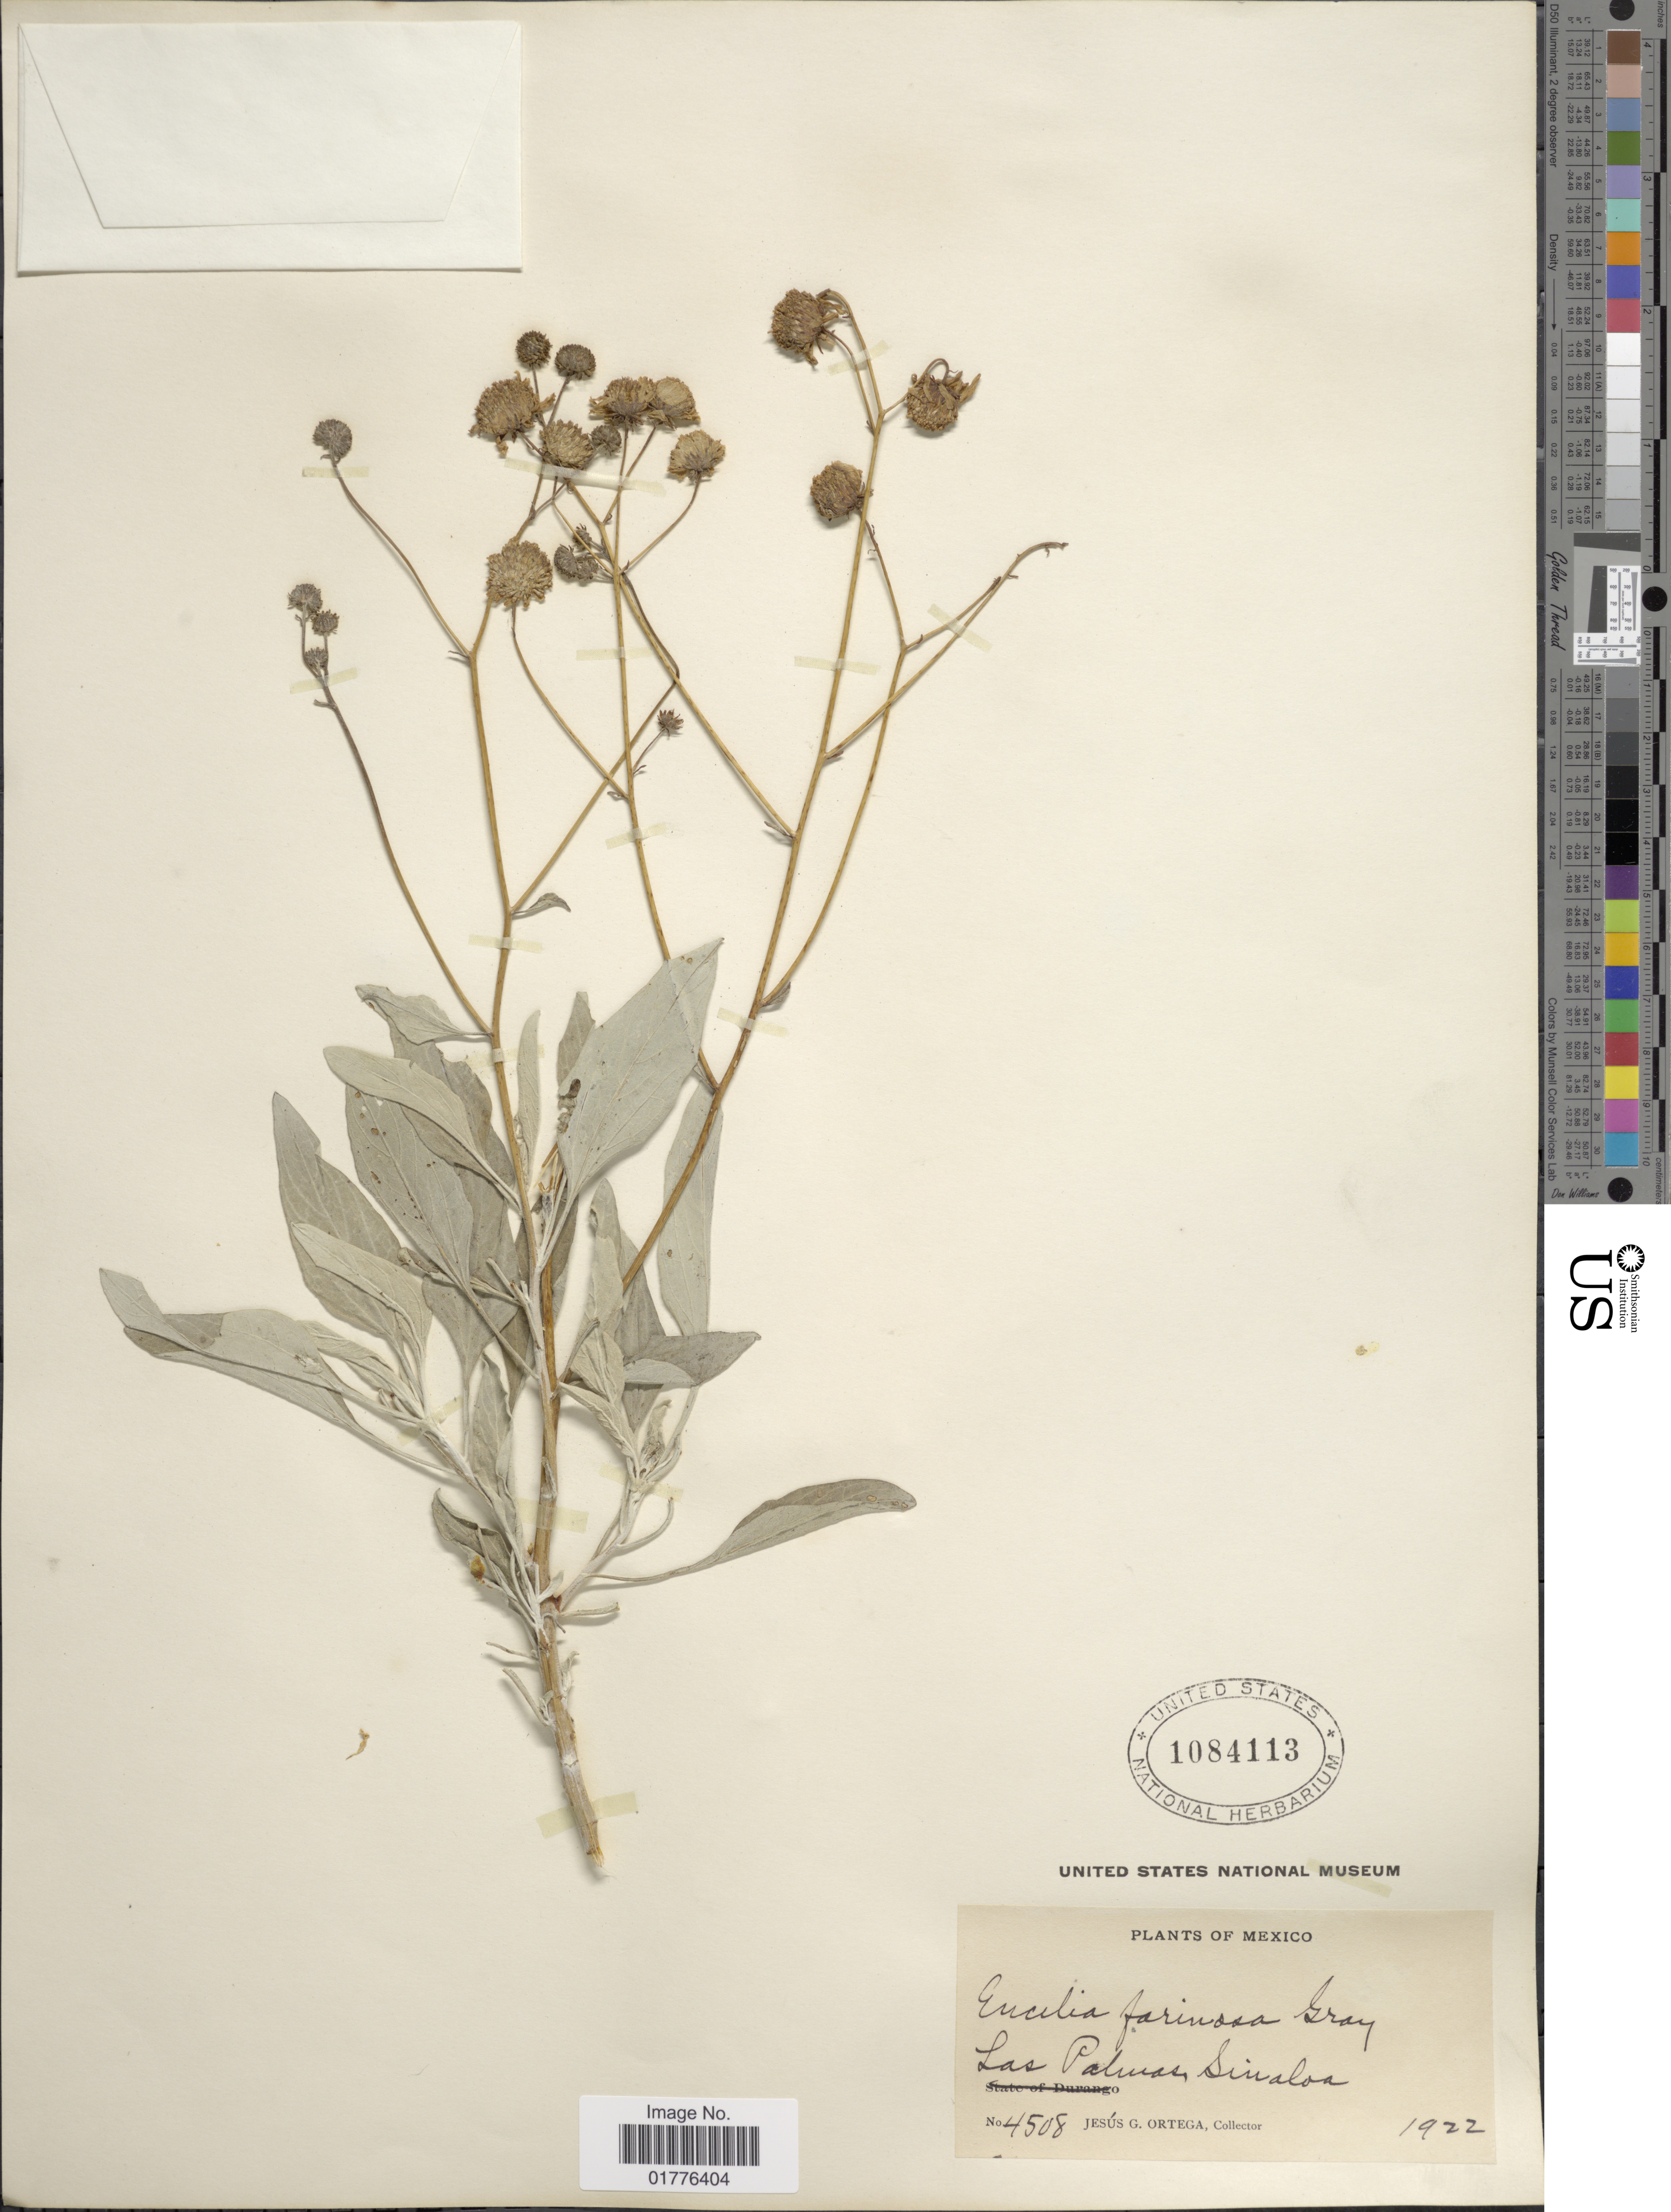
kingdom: Plantae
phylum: Tracheophyta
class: Magnoliopsida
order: Asterales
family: Asteraceae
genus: Encelia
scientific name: Encelia farinosa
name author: A. Gray ex Torr. in Emory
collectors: J. Ortega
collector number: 4508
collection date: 1922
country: Mexico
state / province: Sinaloa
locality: Las Palmas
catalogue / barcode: US 1084113